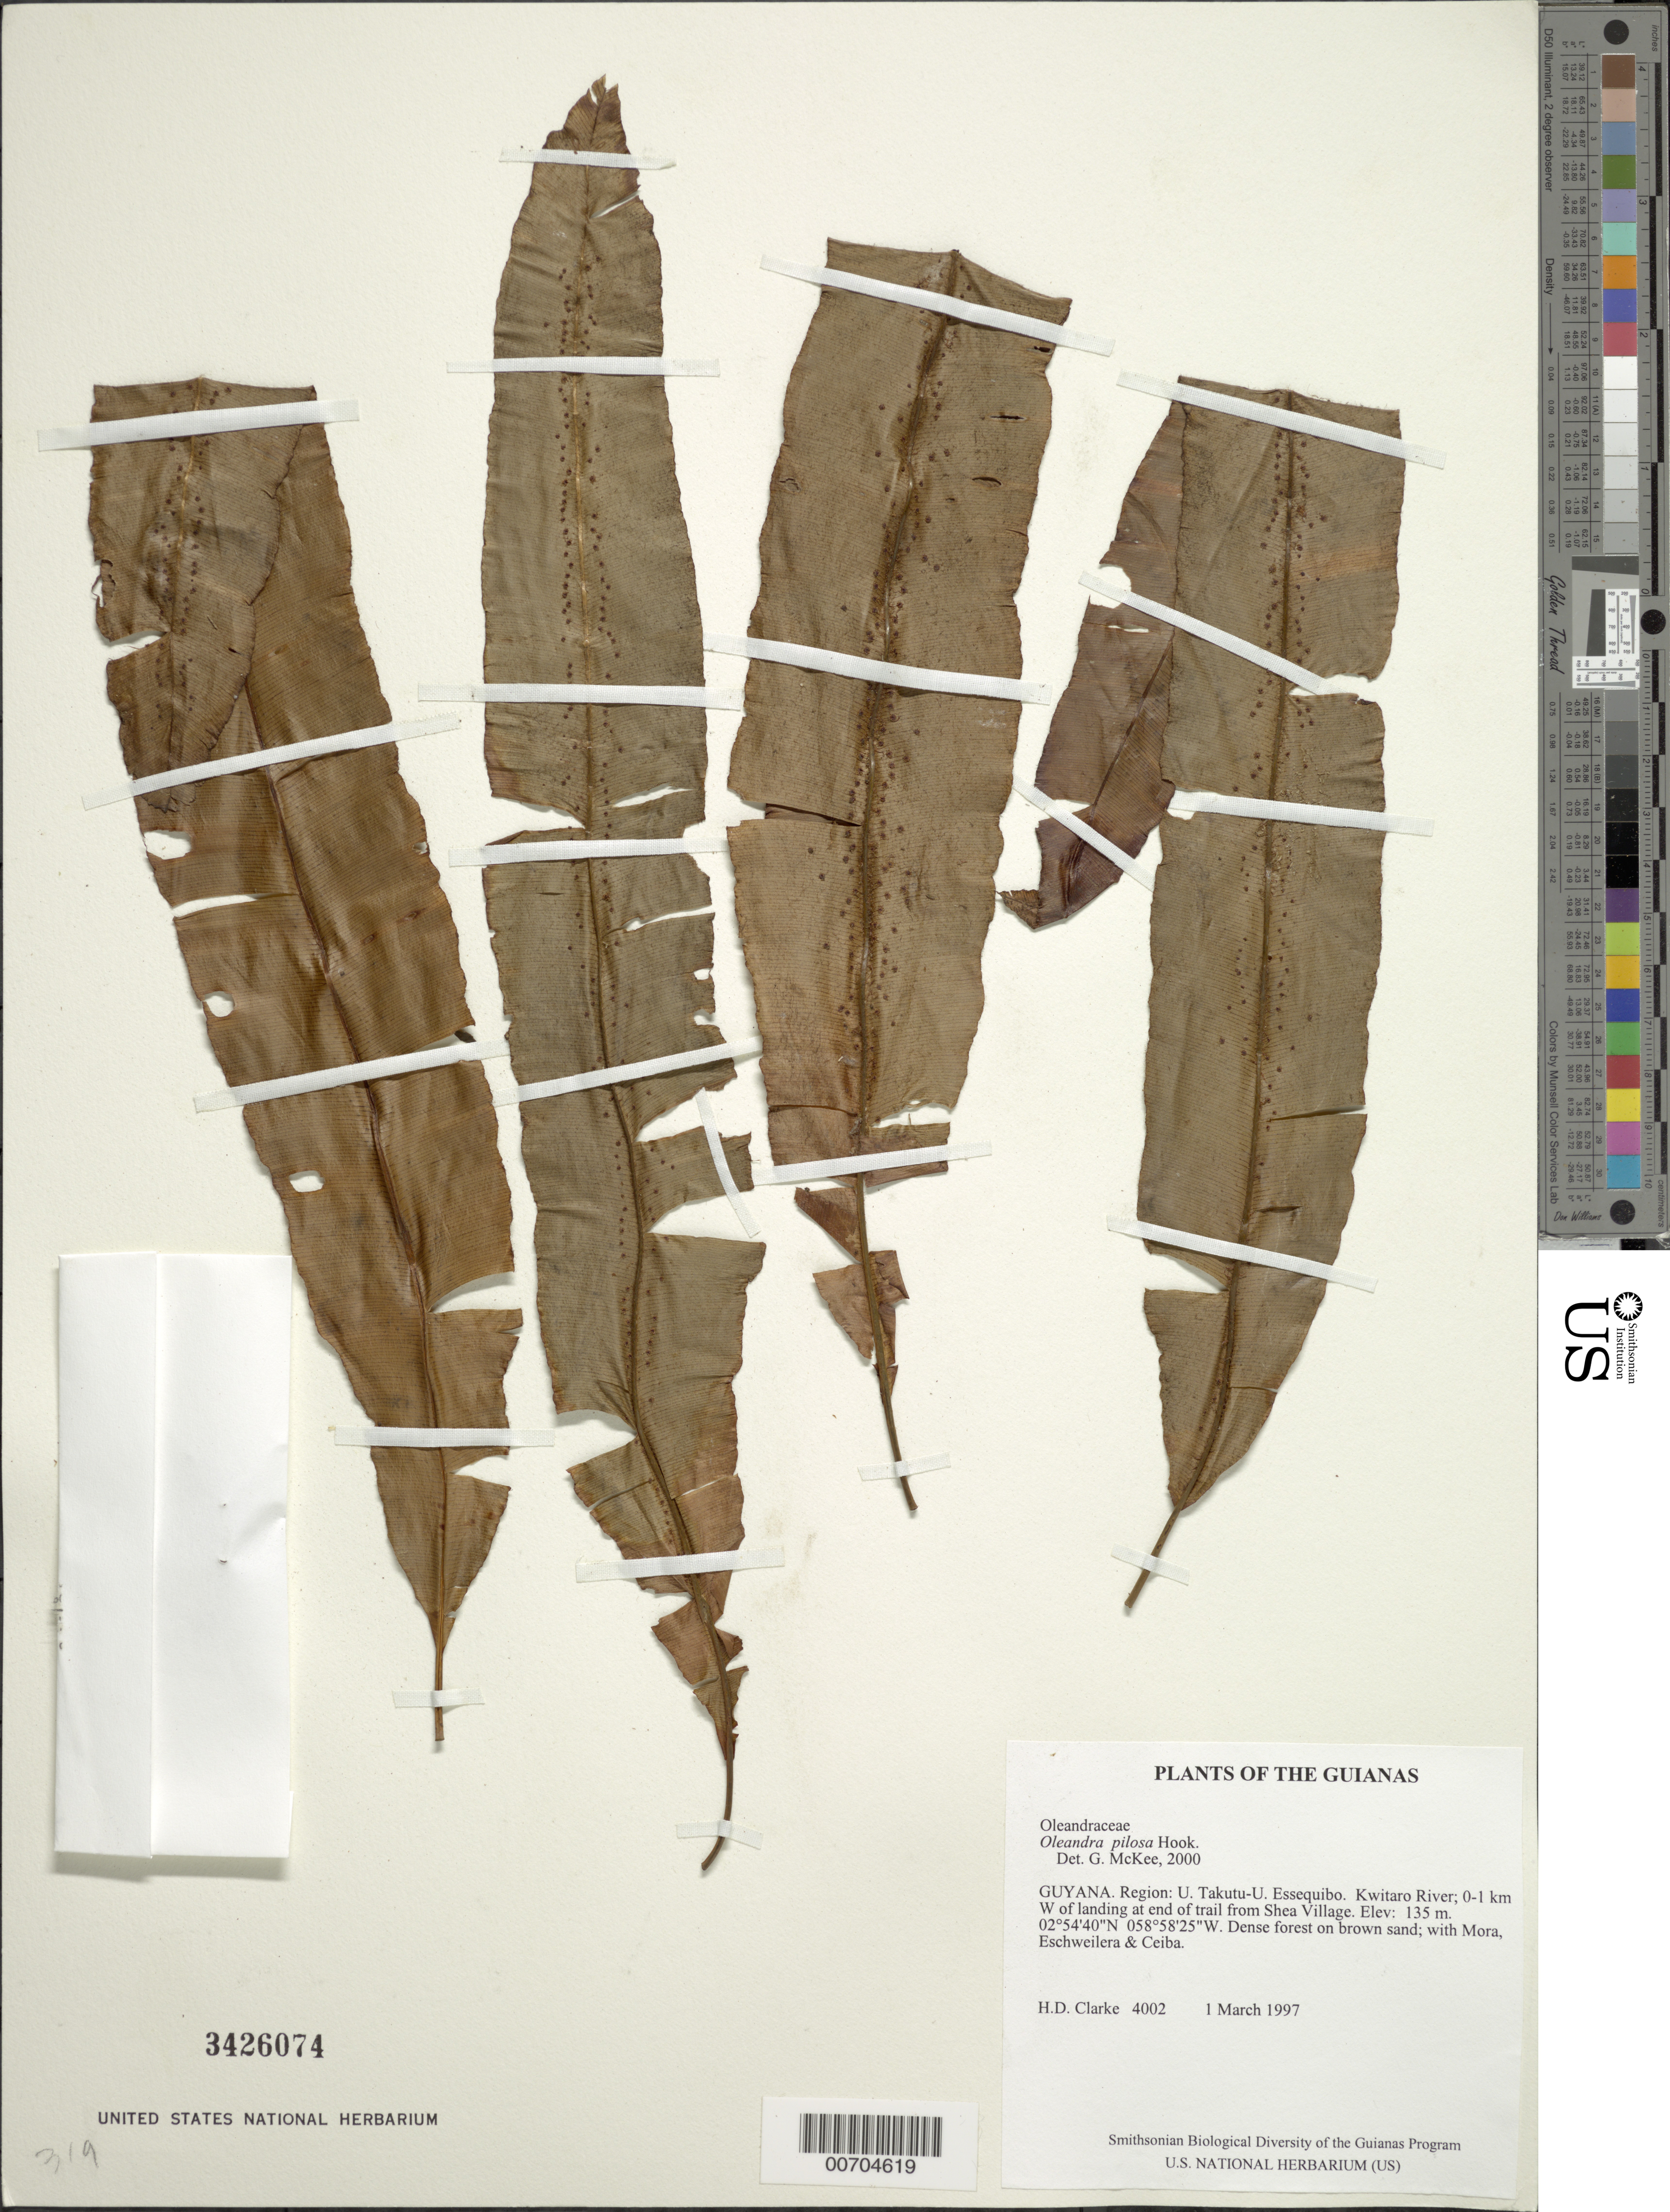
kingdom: Plantae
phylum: Tracheophyta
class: Polypodiopsida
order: Polypodiales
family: Oleandraceae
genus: Oleandra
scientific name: Oleandra pilosa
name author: Hook.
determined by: McKee, G. S., (US), NMNH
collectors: H. D. Clarke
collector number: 4002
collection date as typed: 1 March 1997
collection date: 1997-03-01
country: Guyana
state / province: U. Takutu-U. Essequibo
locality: Kwitaro River; 0-1 km W of landing at end of trail from Shea Village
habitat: Dense forest on brown sand; with Mora, Eschweilera & Ceiba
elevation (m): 135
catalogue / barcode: US 3426074